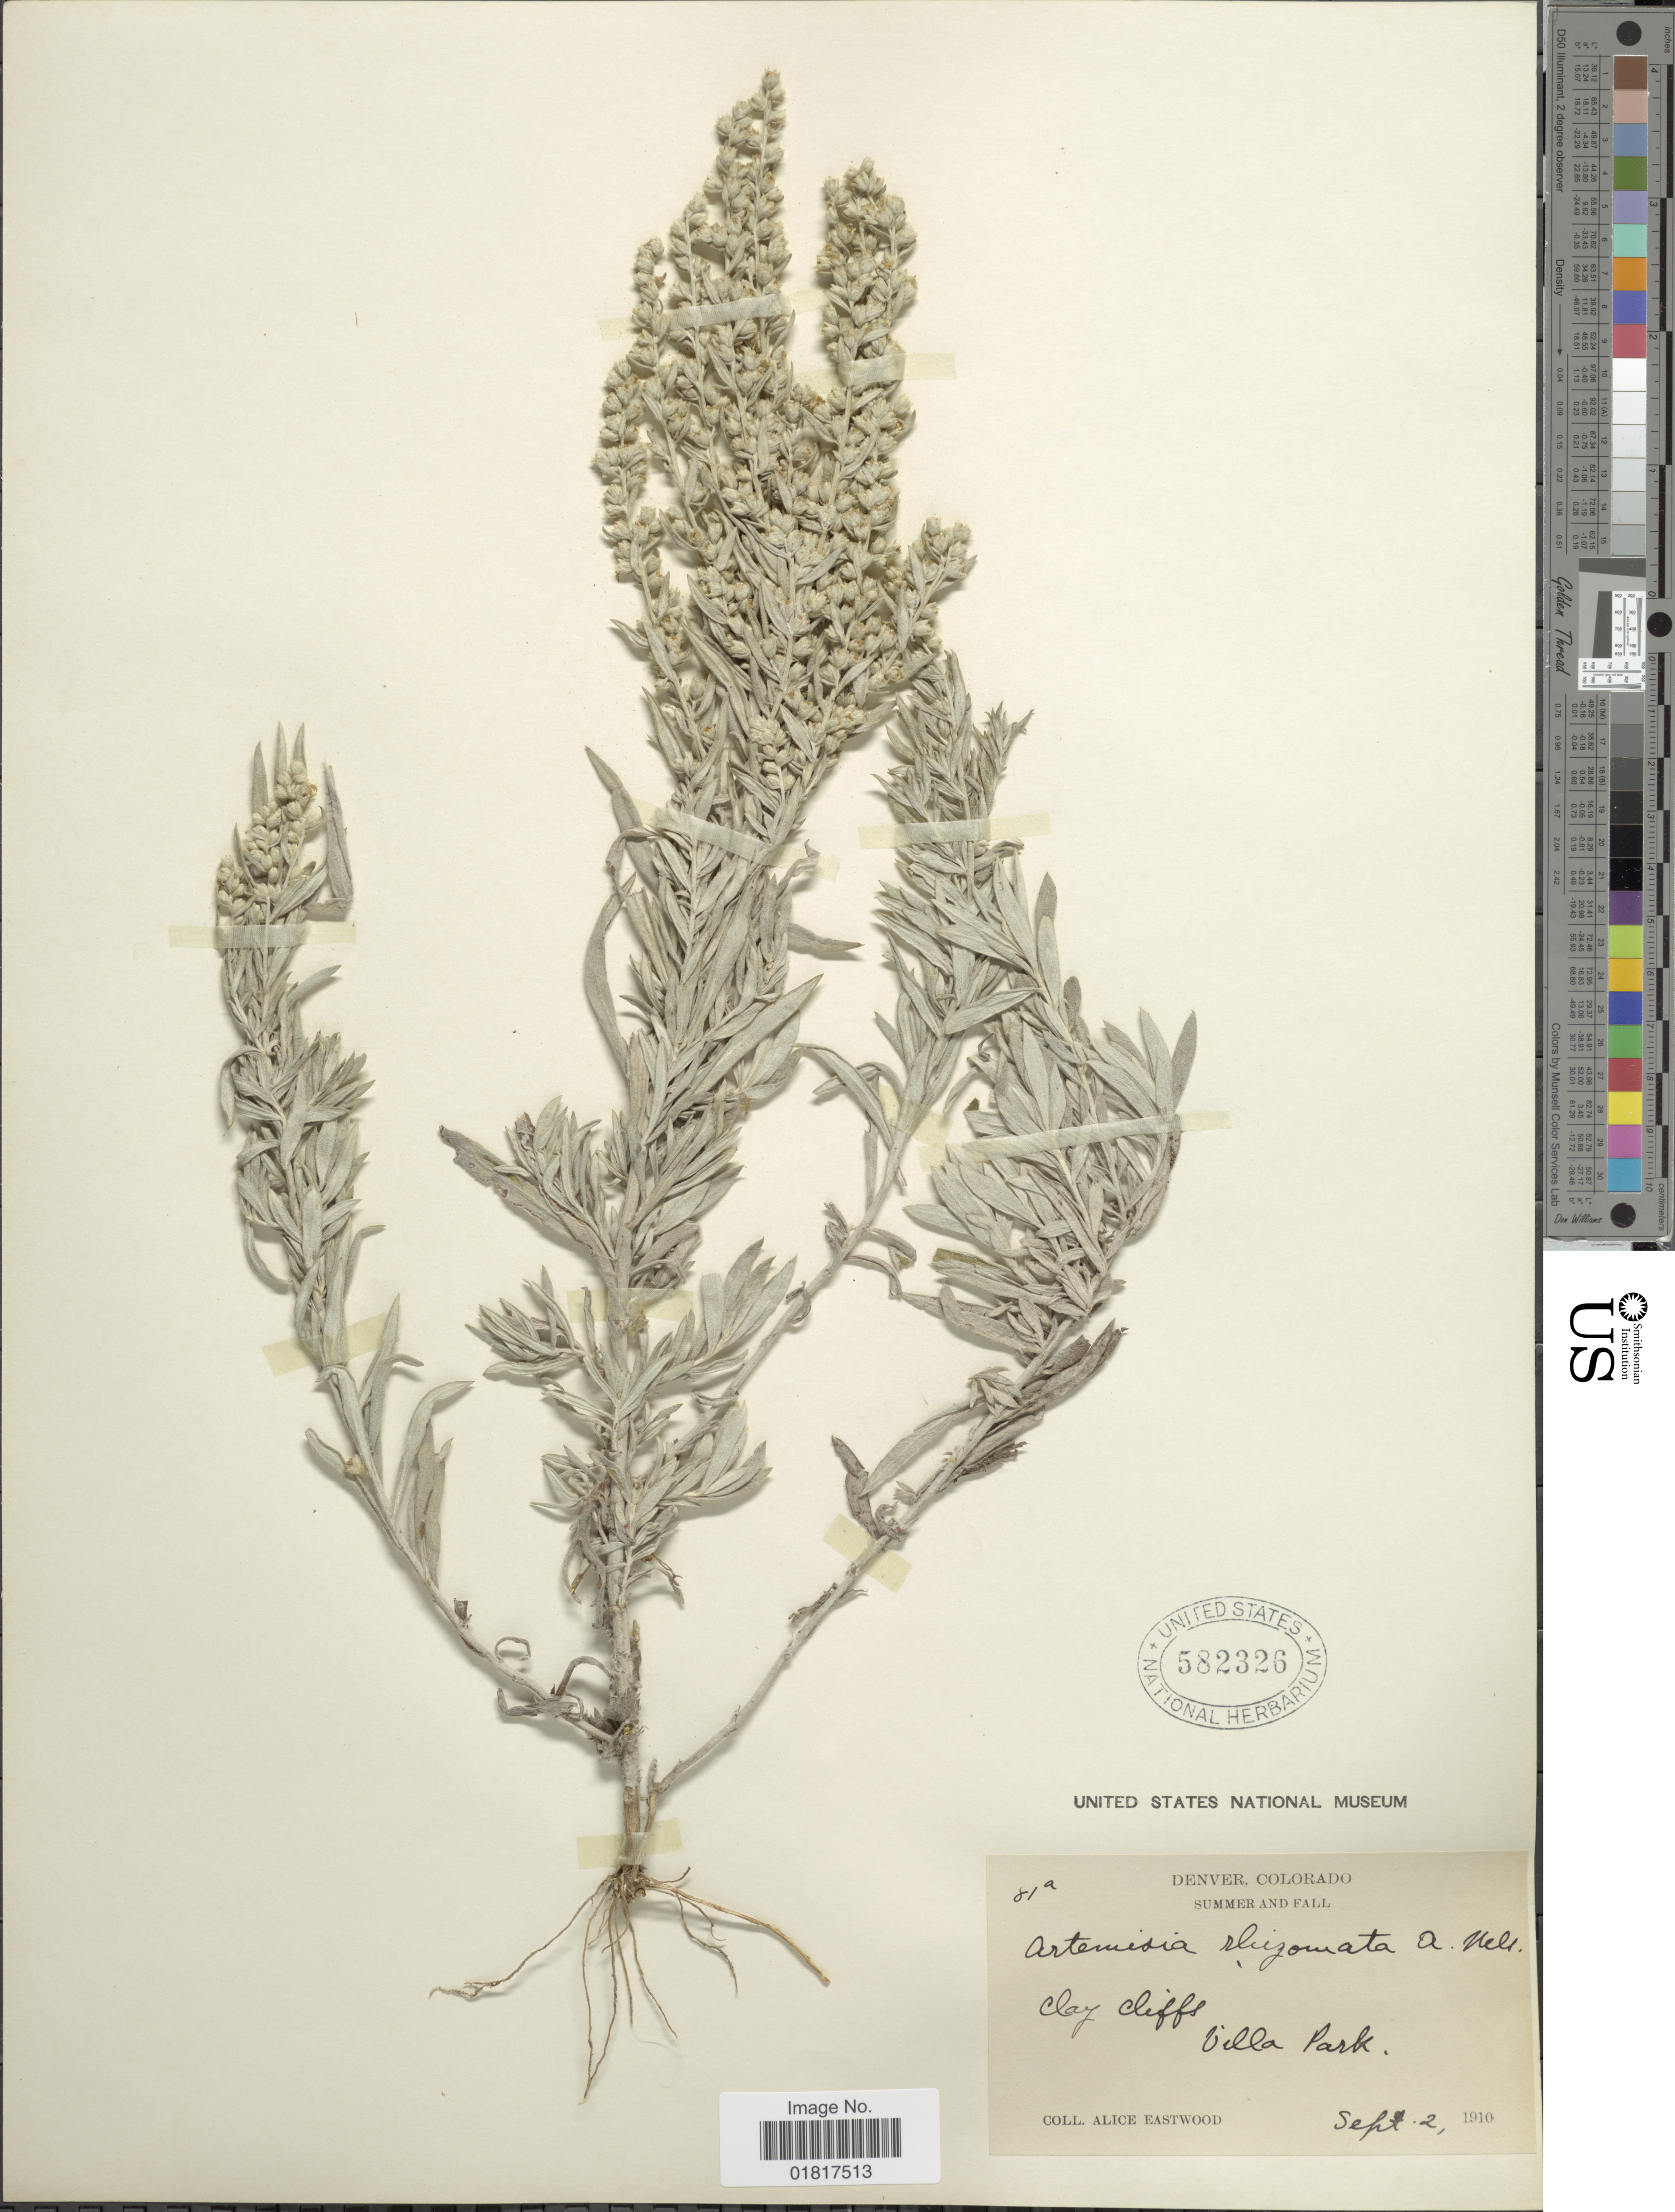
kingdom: Plantae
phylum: Tracheophyta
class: Magnoliopsida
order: Asterales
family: Asteraceae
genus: Artemisia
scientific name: Artemisia sp.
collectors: A. Eastwood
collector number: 81a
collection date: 1910-09-02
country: United States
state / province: Colorado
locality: Denver, Summer and Fall, Clay Cliffs, Villa Park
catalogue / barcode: US 582326